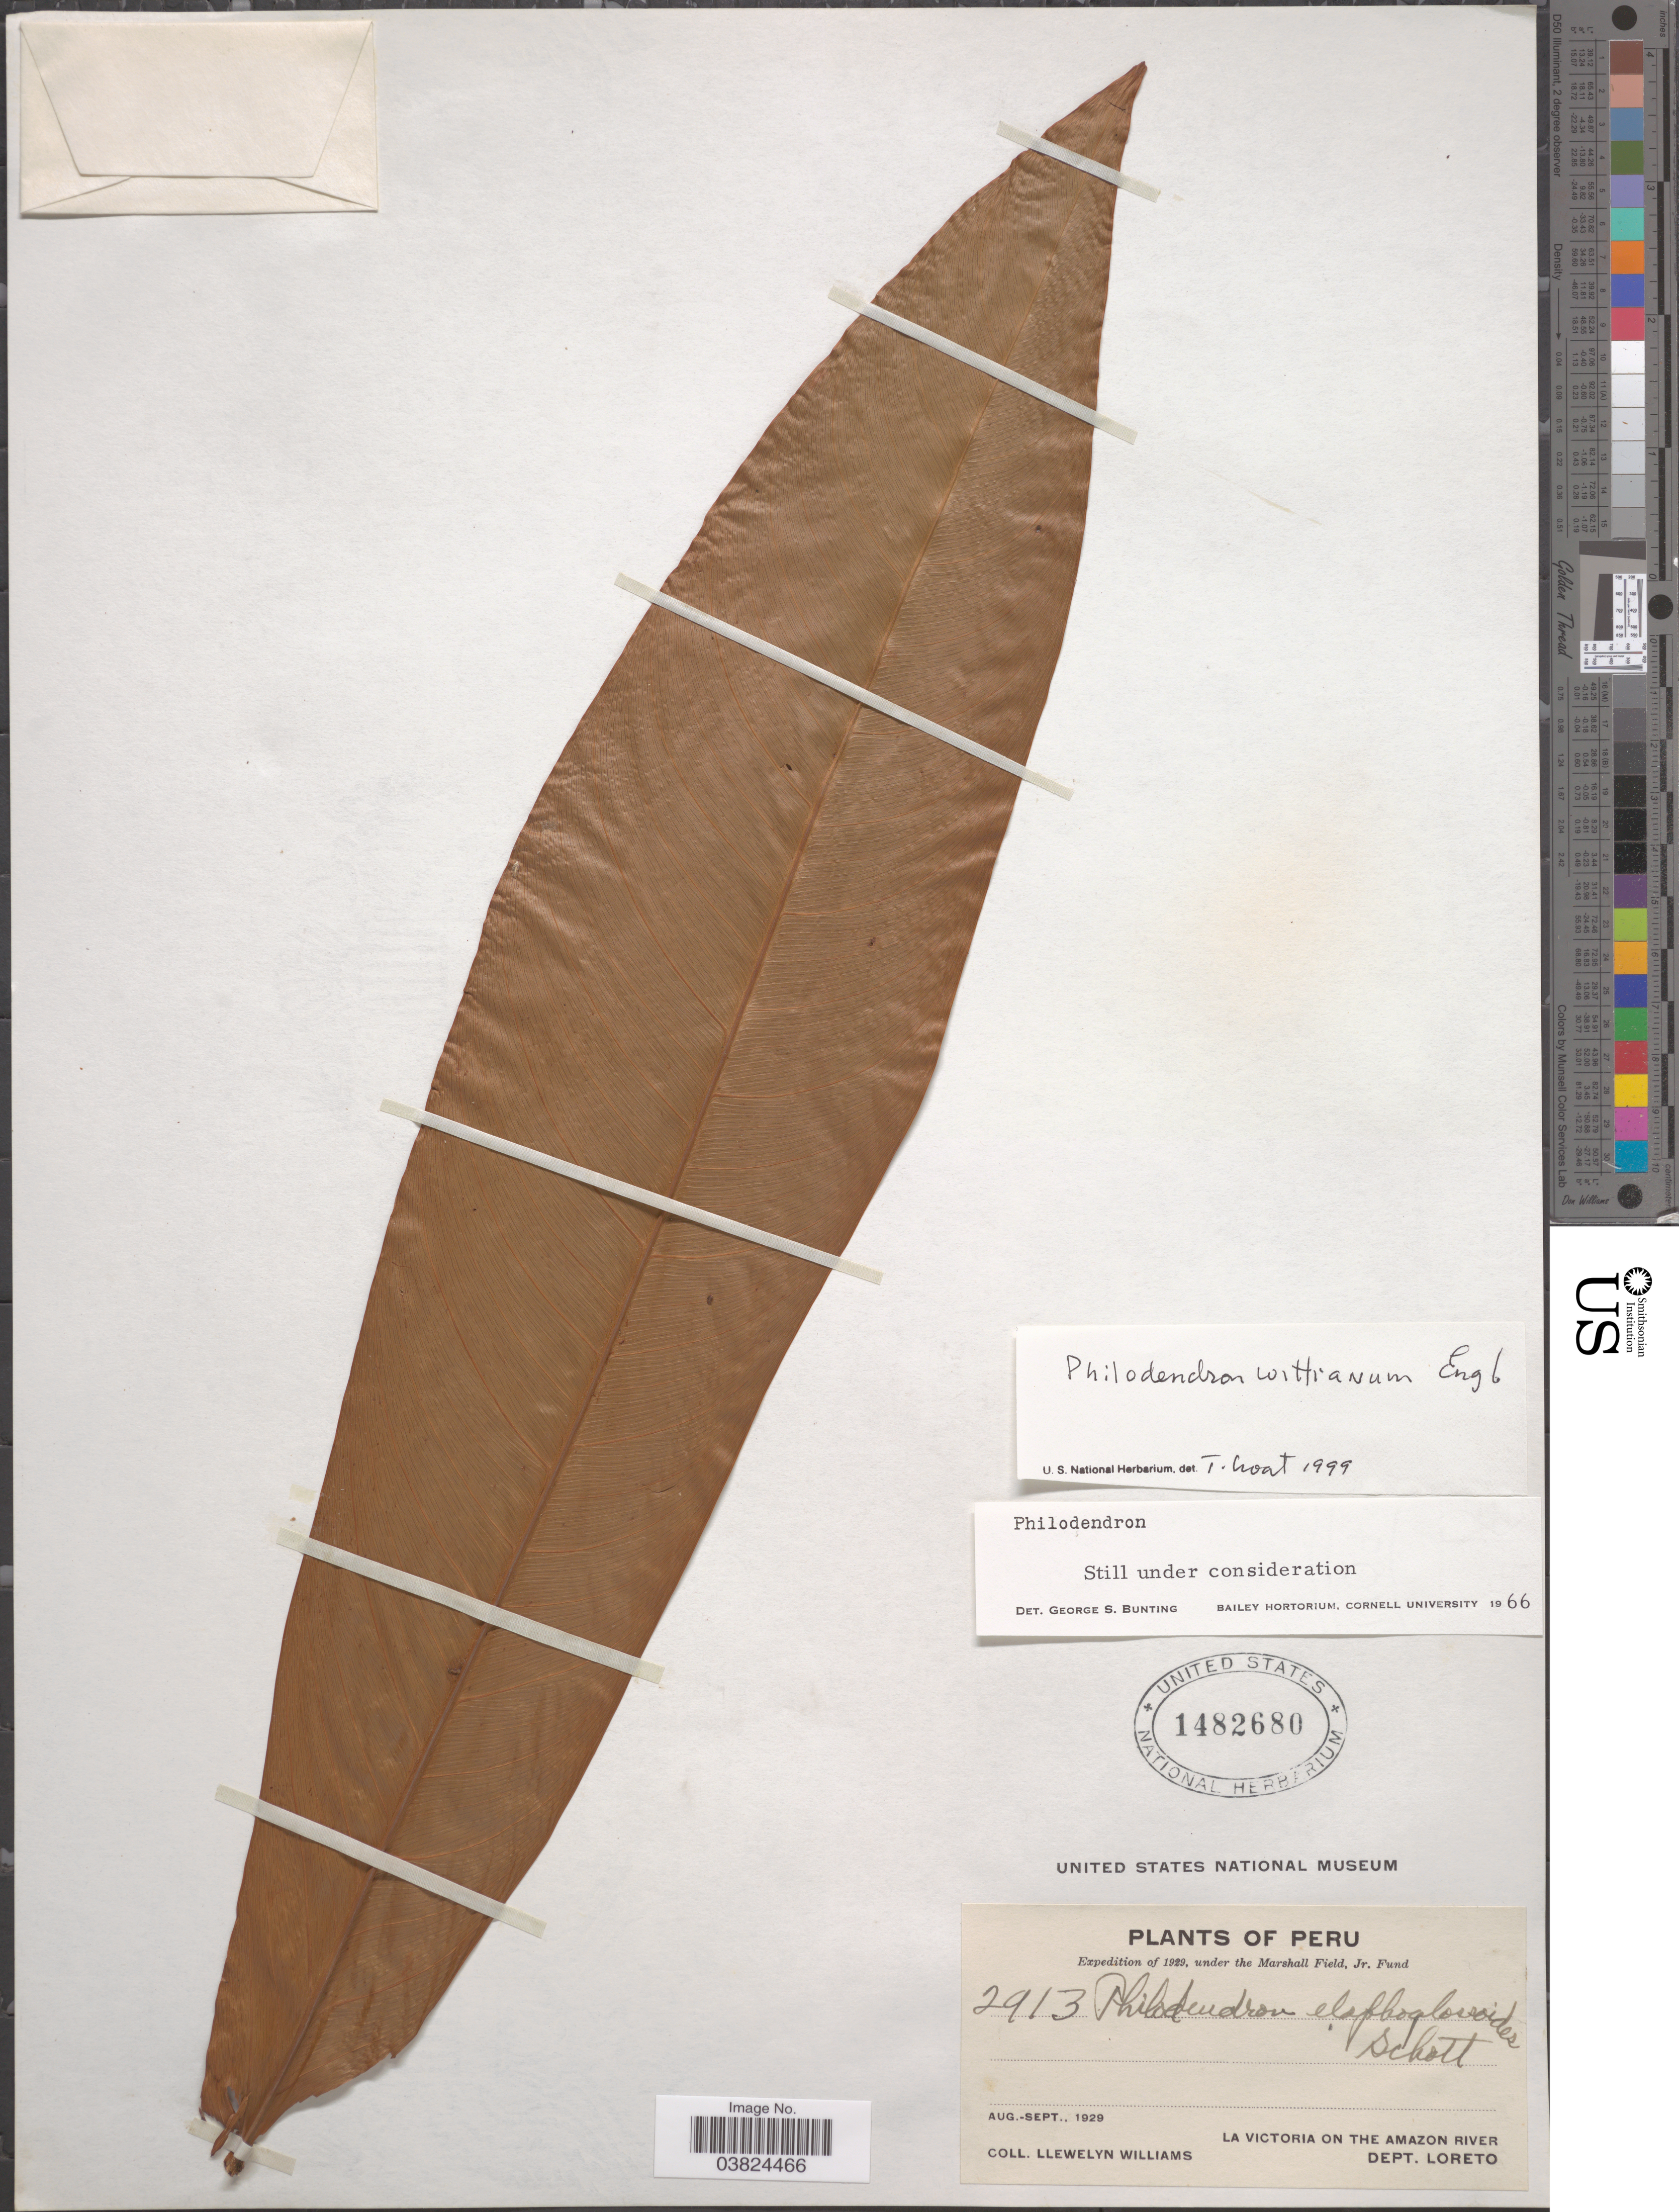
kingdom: Plantae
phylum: Tracheophyta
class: Liliopsida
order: Alismatales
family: Araceae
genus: Philodendron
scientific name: Philodendron wittianum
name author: Engl.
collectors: Ll. Williams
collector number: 2913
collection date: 1929-08/1929-09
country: Peru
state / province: Loreto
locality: La Victoria on the Amazon River. Dept. Loreto.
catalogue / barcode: US 1482680